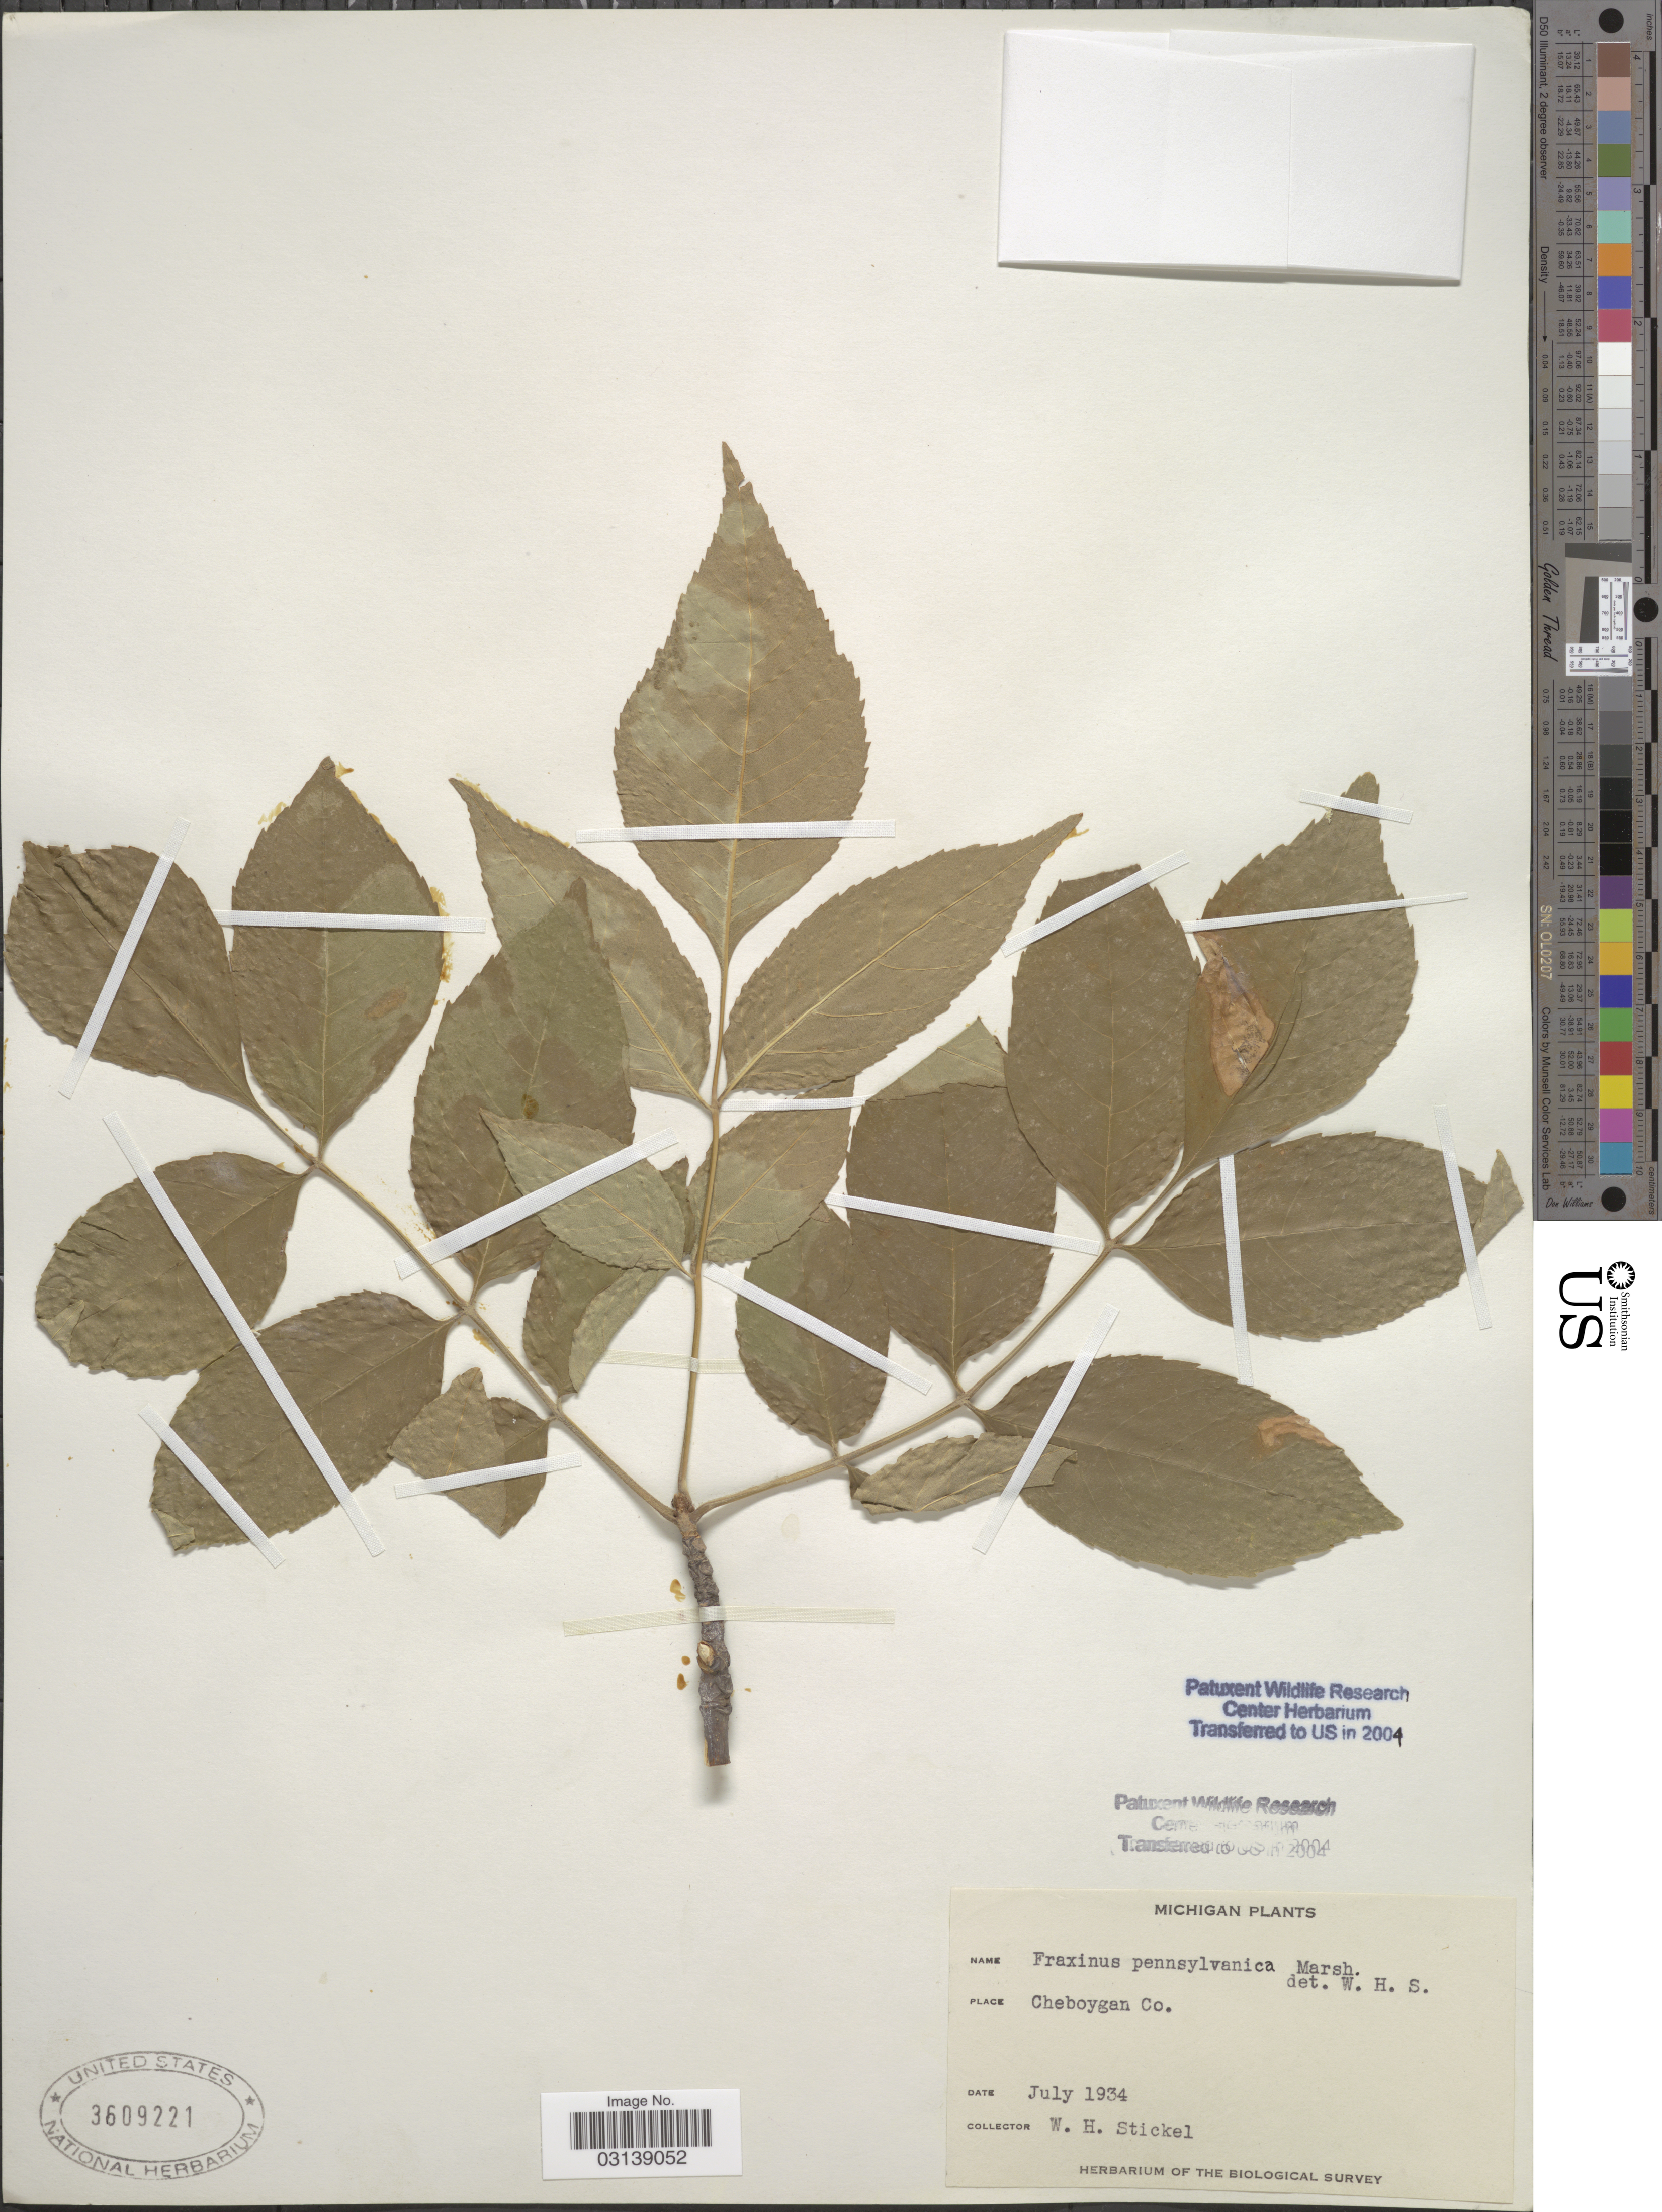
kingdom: Plantae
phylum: Tracheophyta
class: Magnoliopsida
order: Lamiales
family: Oleaceae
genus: Fraxinus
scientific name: Fraxinus pennsylvanica var. pubescens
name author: (Lam.) Lingelsh.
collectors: W. Stickel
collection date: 1934-07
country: United States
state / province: Michigan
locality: Cheboygan Co.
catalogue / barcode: US 3609221